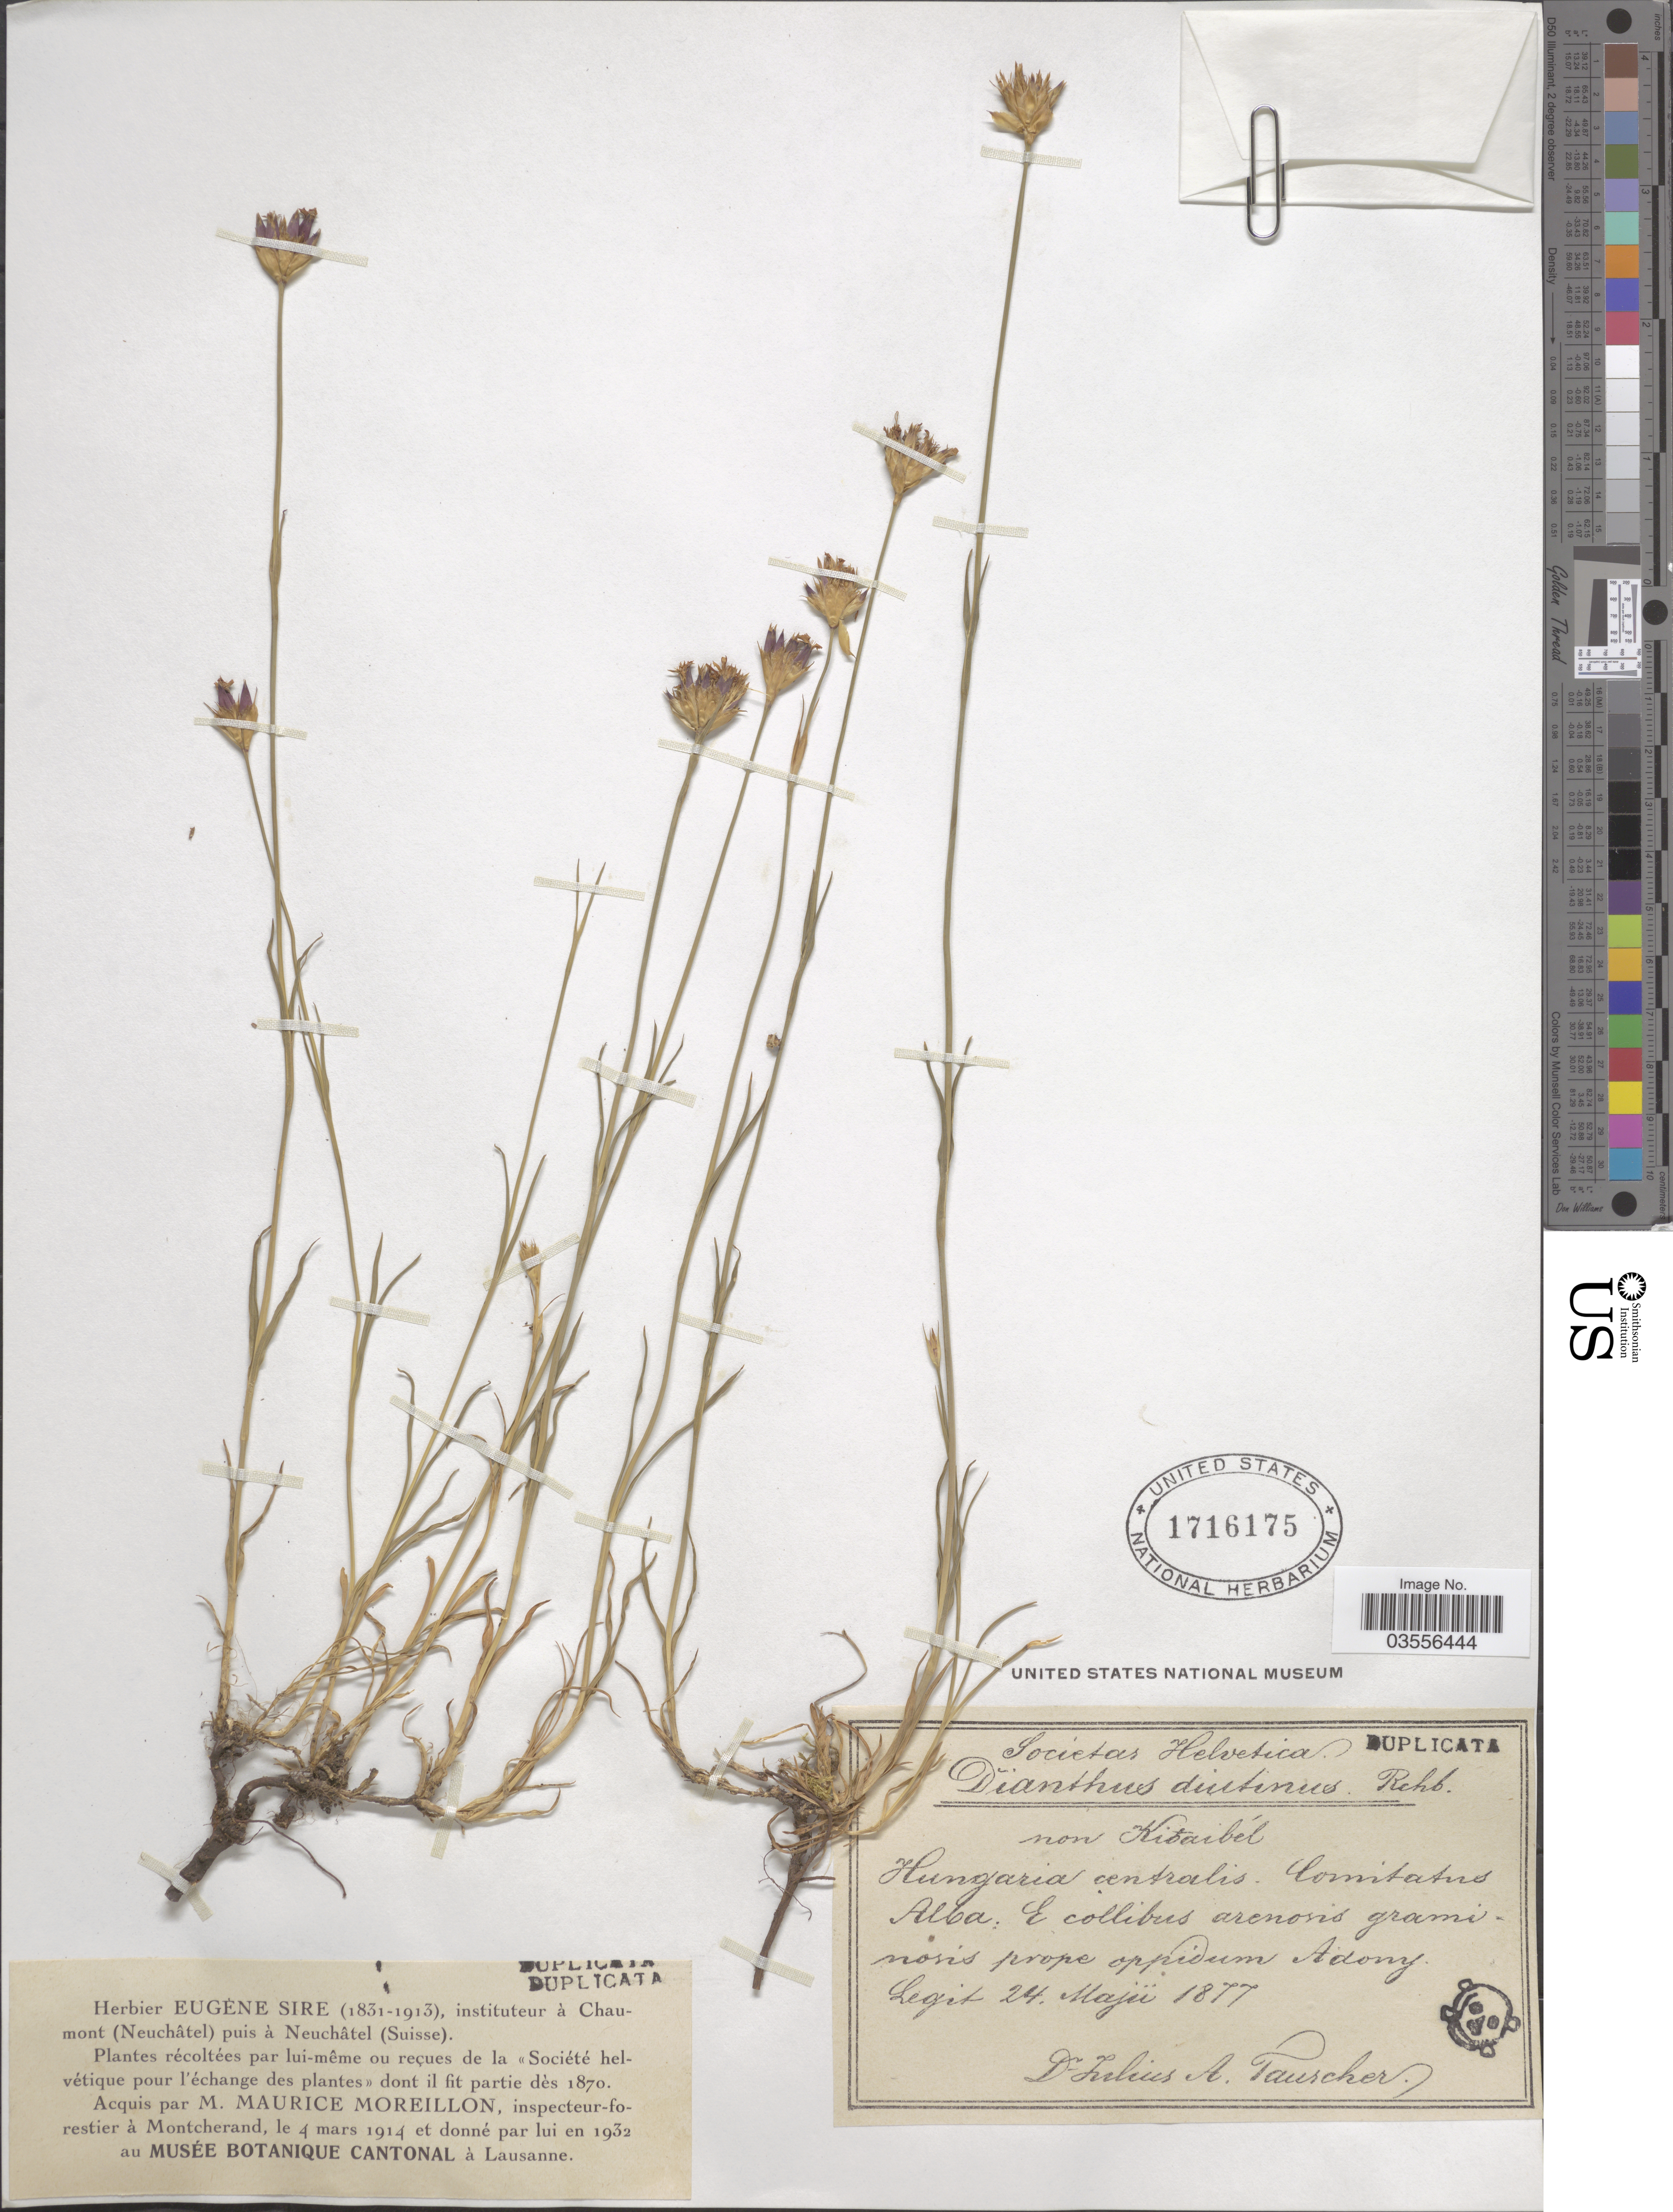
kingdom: Plantae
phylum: Tracheophyta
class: Magnoliopsida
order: Caryophyllales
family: Caryophyllaceae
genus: Dianthus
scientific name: Dianthus diutinus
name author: Kit.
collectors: Julius & A. Tauscher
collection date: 1877-05-24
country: Hungary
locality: Hungaria centralis. Comitatus Alba: E collibus arenosis graminosis prope oppidum Adony.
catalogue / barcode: US 1716175